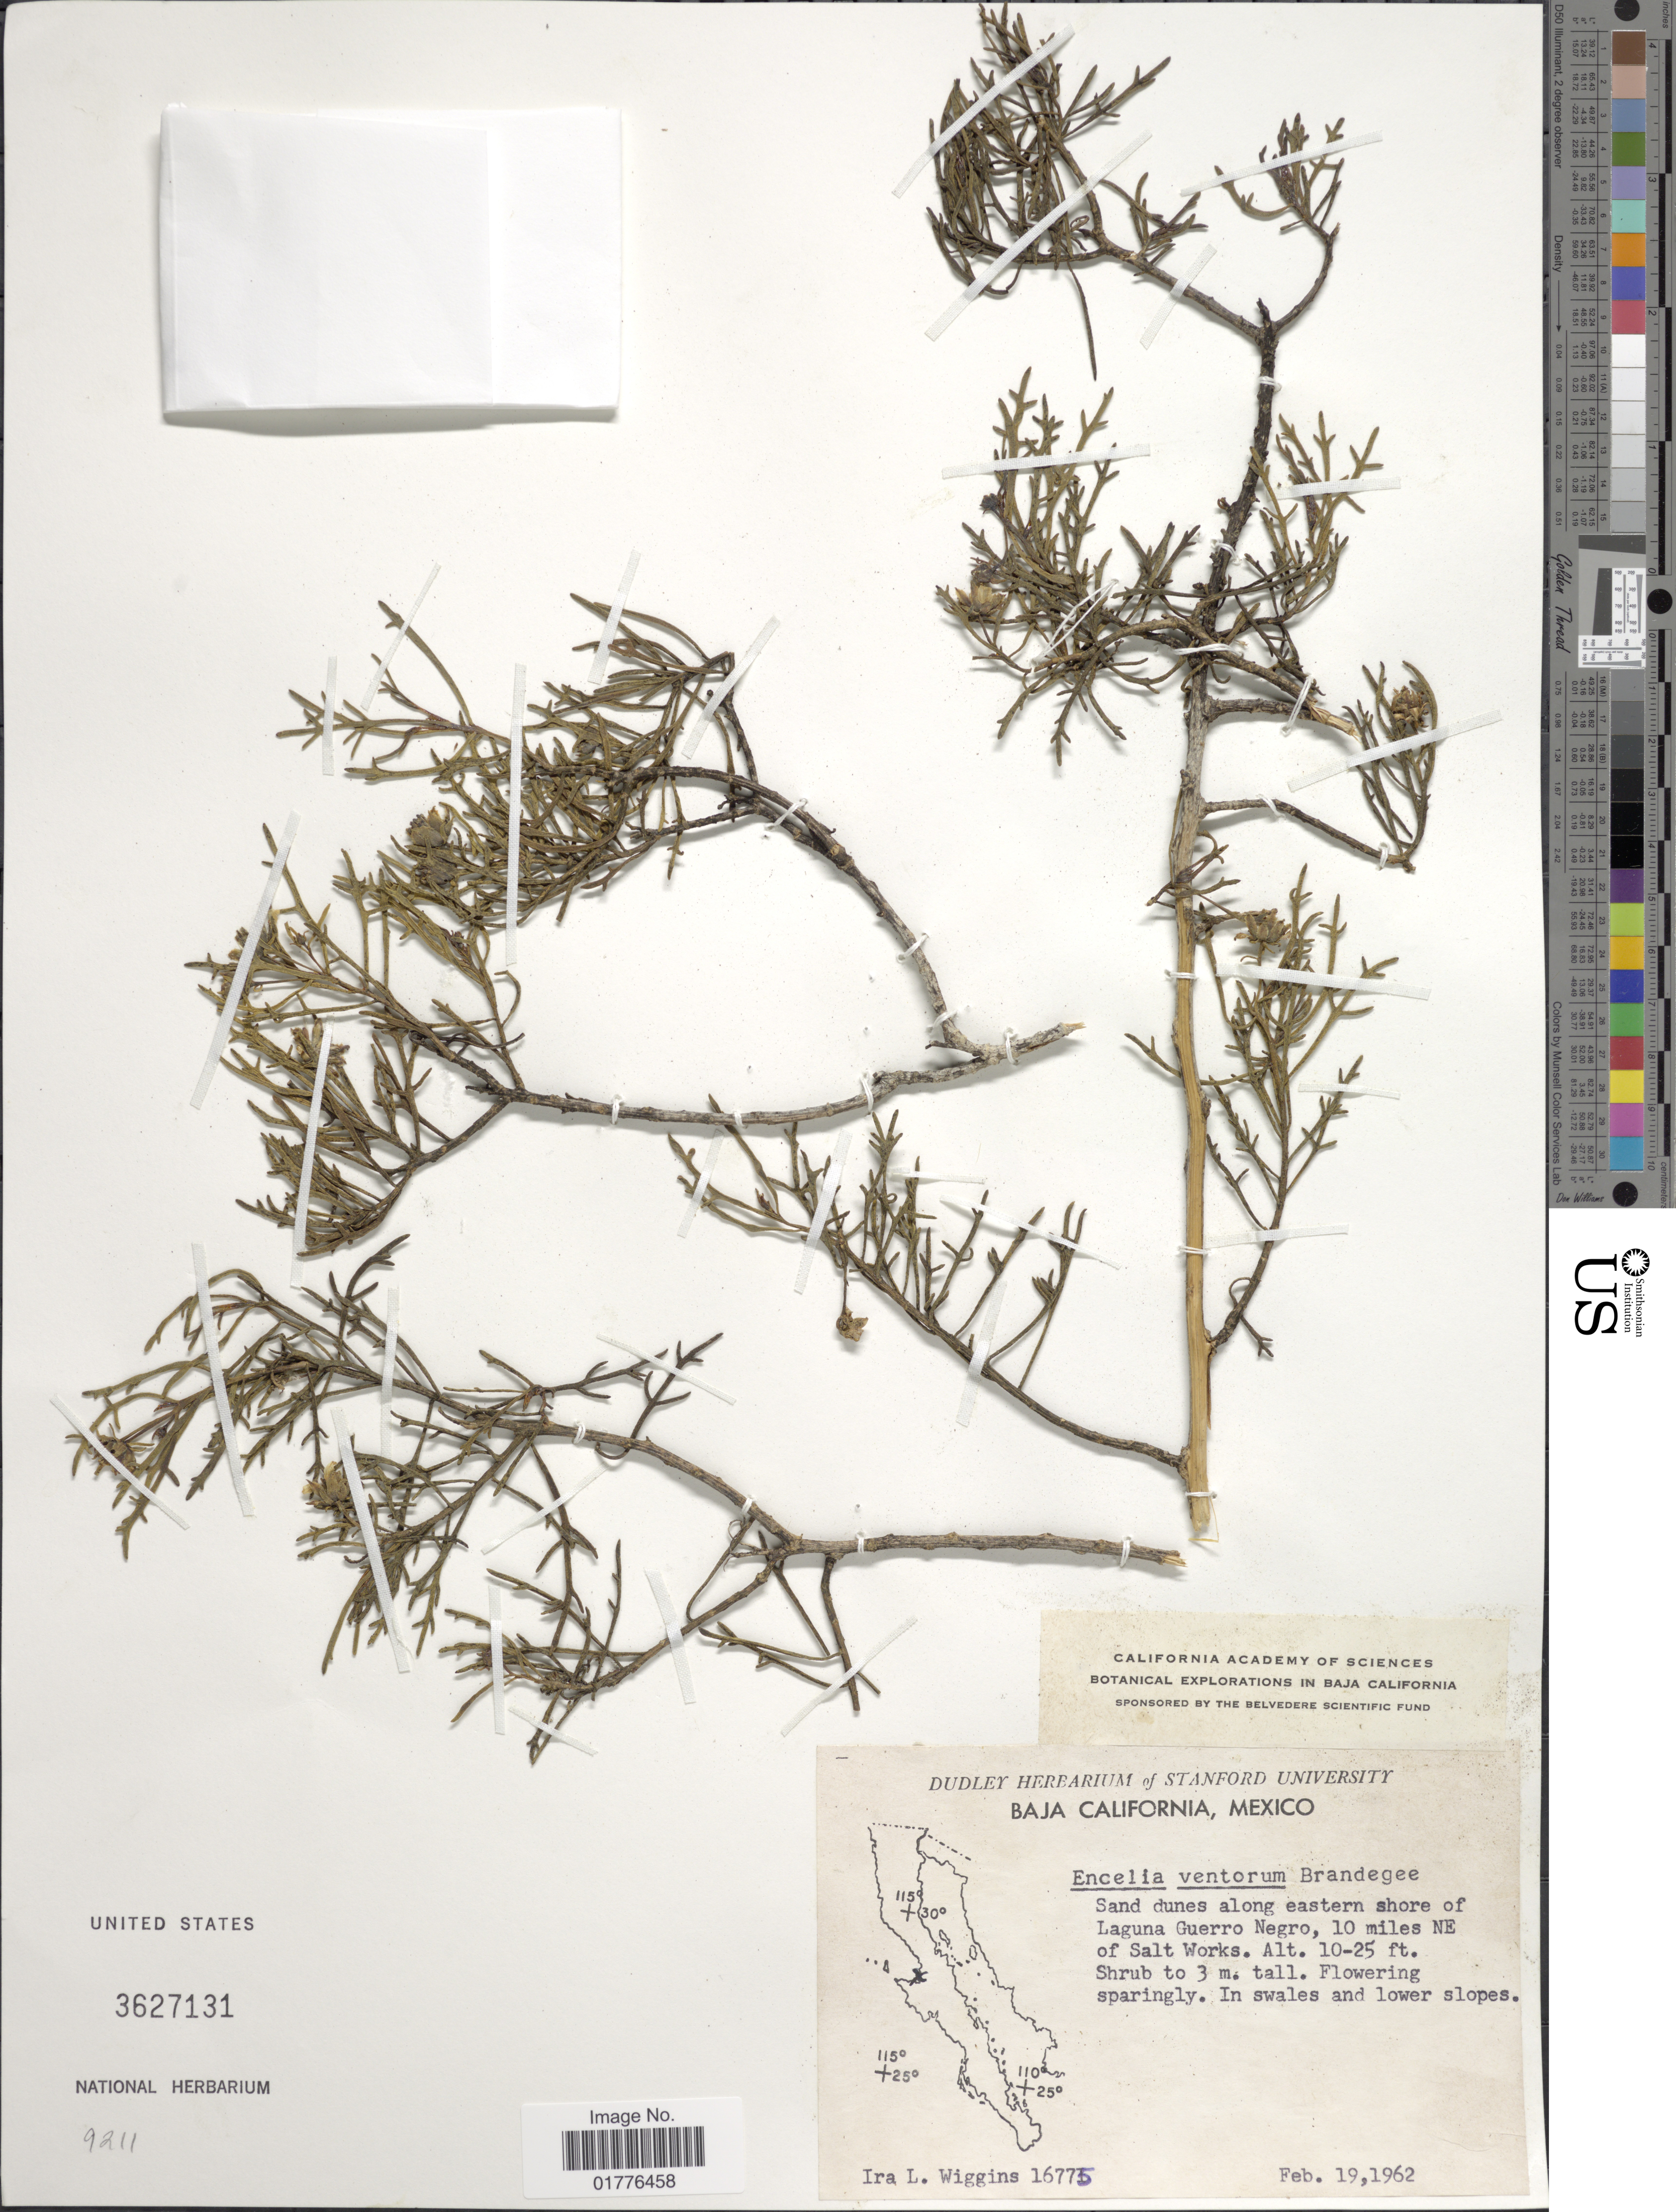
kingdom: Plantae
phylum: Tracheophyta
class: Magnoliopsida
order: Asterales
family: Asteraceae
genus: Encelia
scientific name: Encelia ventorum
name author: Brandegee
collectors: I. L. Wiggins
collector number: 16775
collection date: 1962-02-19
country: Mexico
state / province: Baja California Sur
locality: Along eastern shore of Laguna Gurerro Negro, 10 miles NE of Salt Works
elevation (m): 3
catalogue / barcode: US 3627131